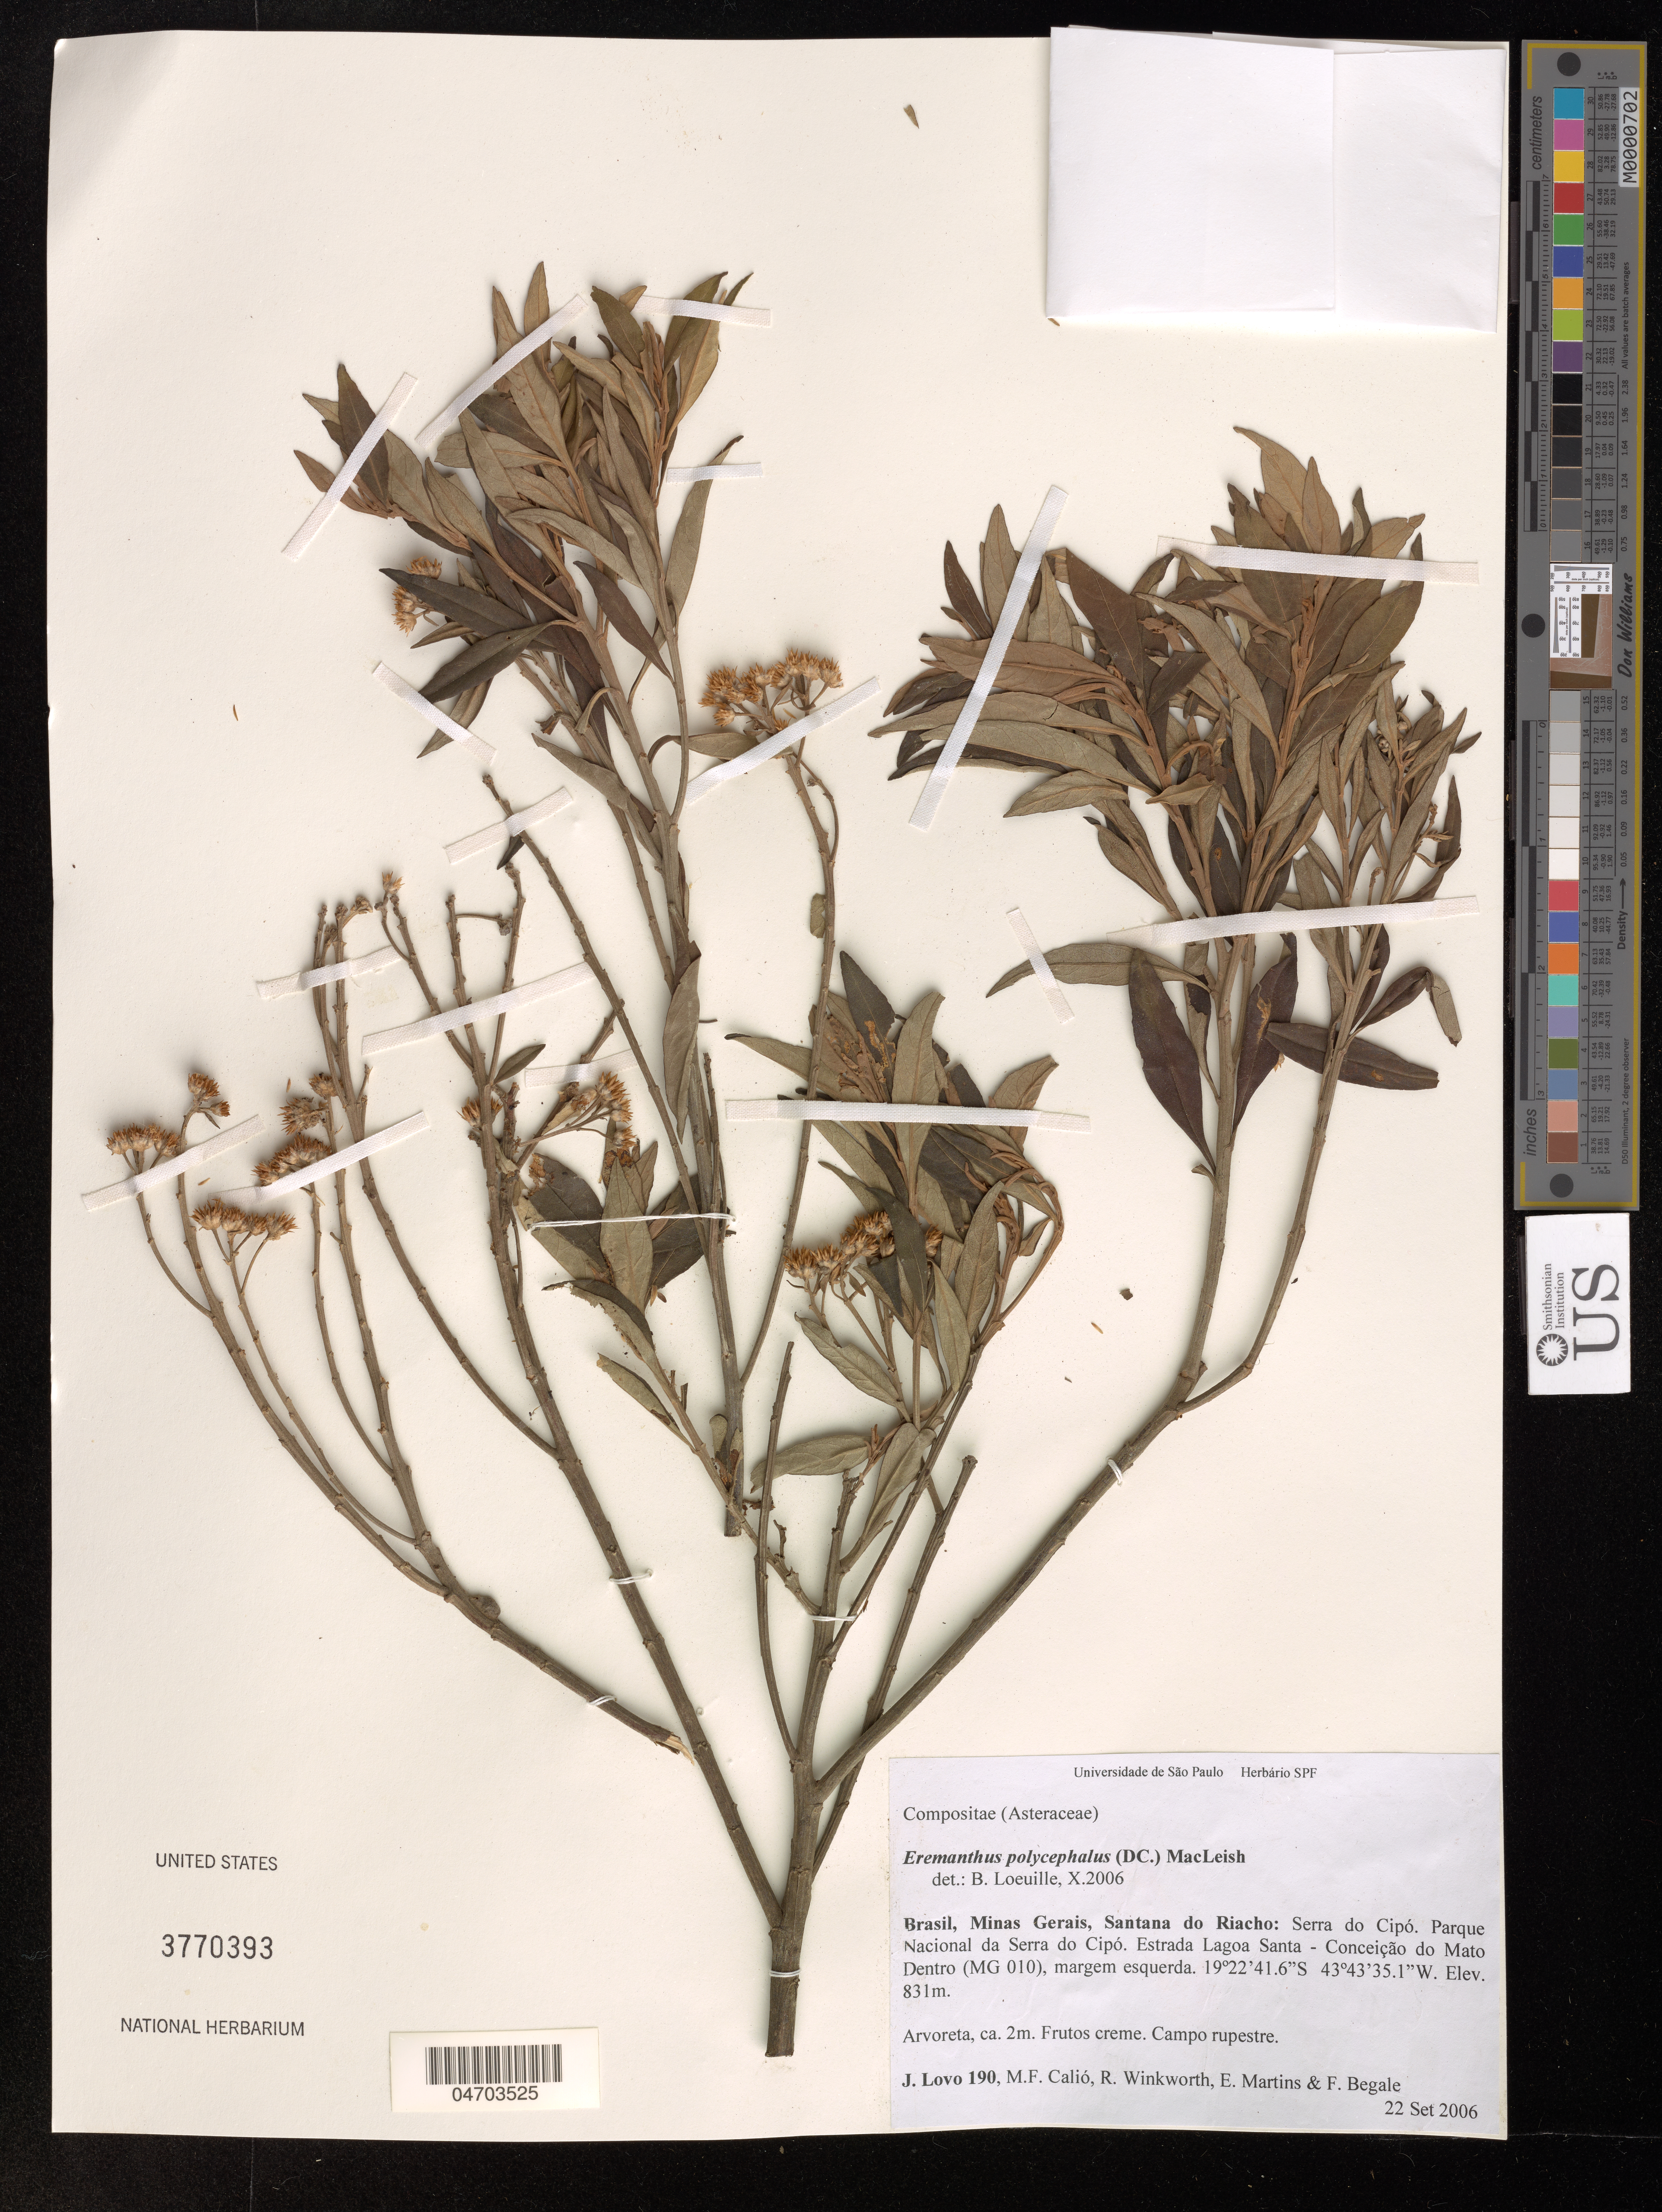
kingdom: Plantae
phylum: Tracheophyta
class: Magnoliopsida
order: Asterales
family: Asteraceae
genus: Eremanthus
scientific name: Eremanthus polycephalus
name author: (DC.) MacLeish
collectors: J. Lovo, M. Calió & E. Martins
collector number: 190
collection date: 2006-09-22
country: Brazil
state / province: Minas Gerais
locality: Santana do Riacho: Serra do Cipó. Parque Nacional da Serra do Cipó. Estrada Lagoa Santa - Conceição do Mato Dentro (MG 010), margem esquerda.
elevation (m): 831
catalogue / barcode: US 3770393